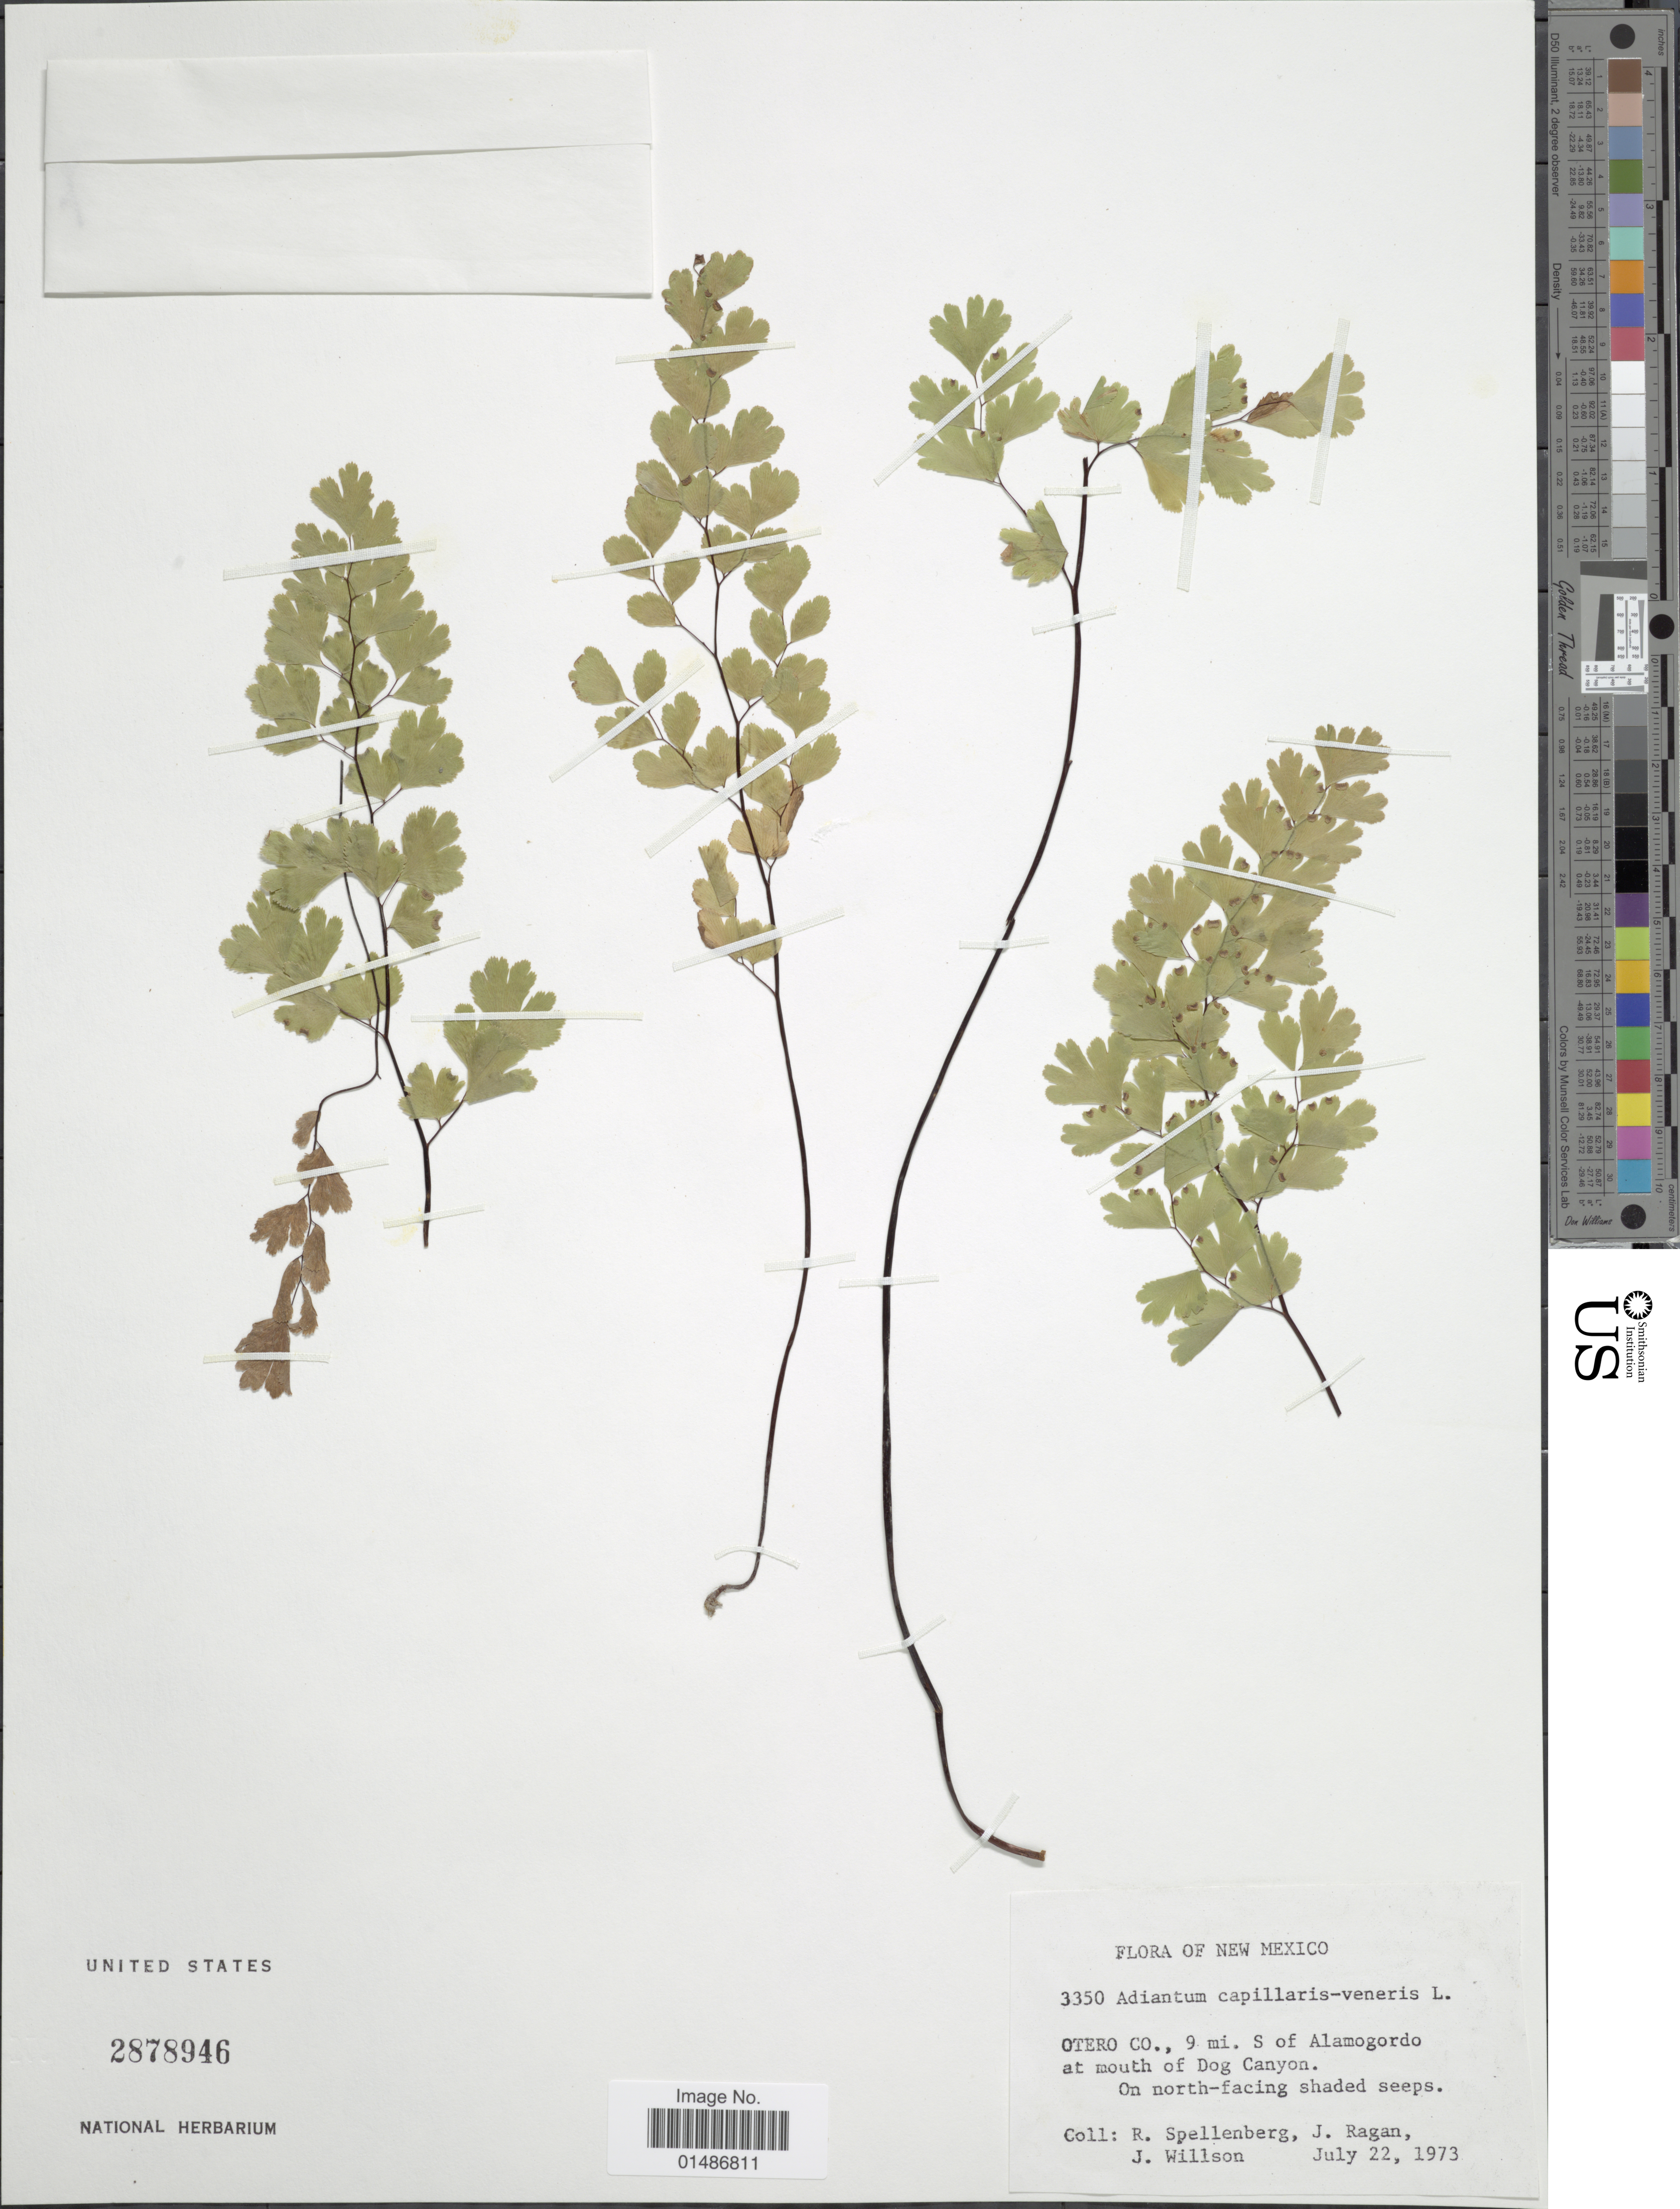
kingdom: Plantae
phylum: Tracheophyta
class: Polypodiopsida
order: Polypodiales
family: Pteridaceae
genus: Adiantum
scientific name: Adiantum capillus-veneris var. modestum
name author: (Underw.) Fernald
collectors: R. Spellenberg, J. Ragan & J. Willson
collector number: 3350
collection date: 1973-07-22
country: United States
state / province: New Mexico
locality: Otero Co., 9 mi. S of Alamogordo at mouth of Dog Canyon. On north-facing shaded seeps.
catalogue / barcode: US 2878946